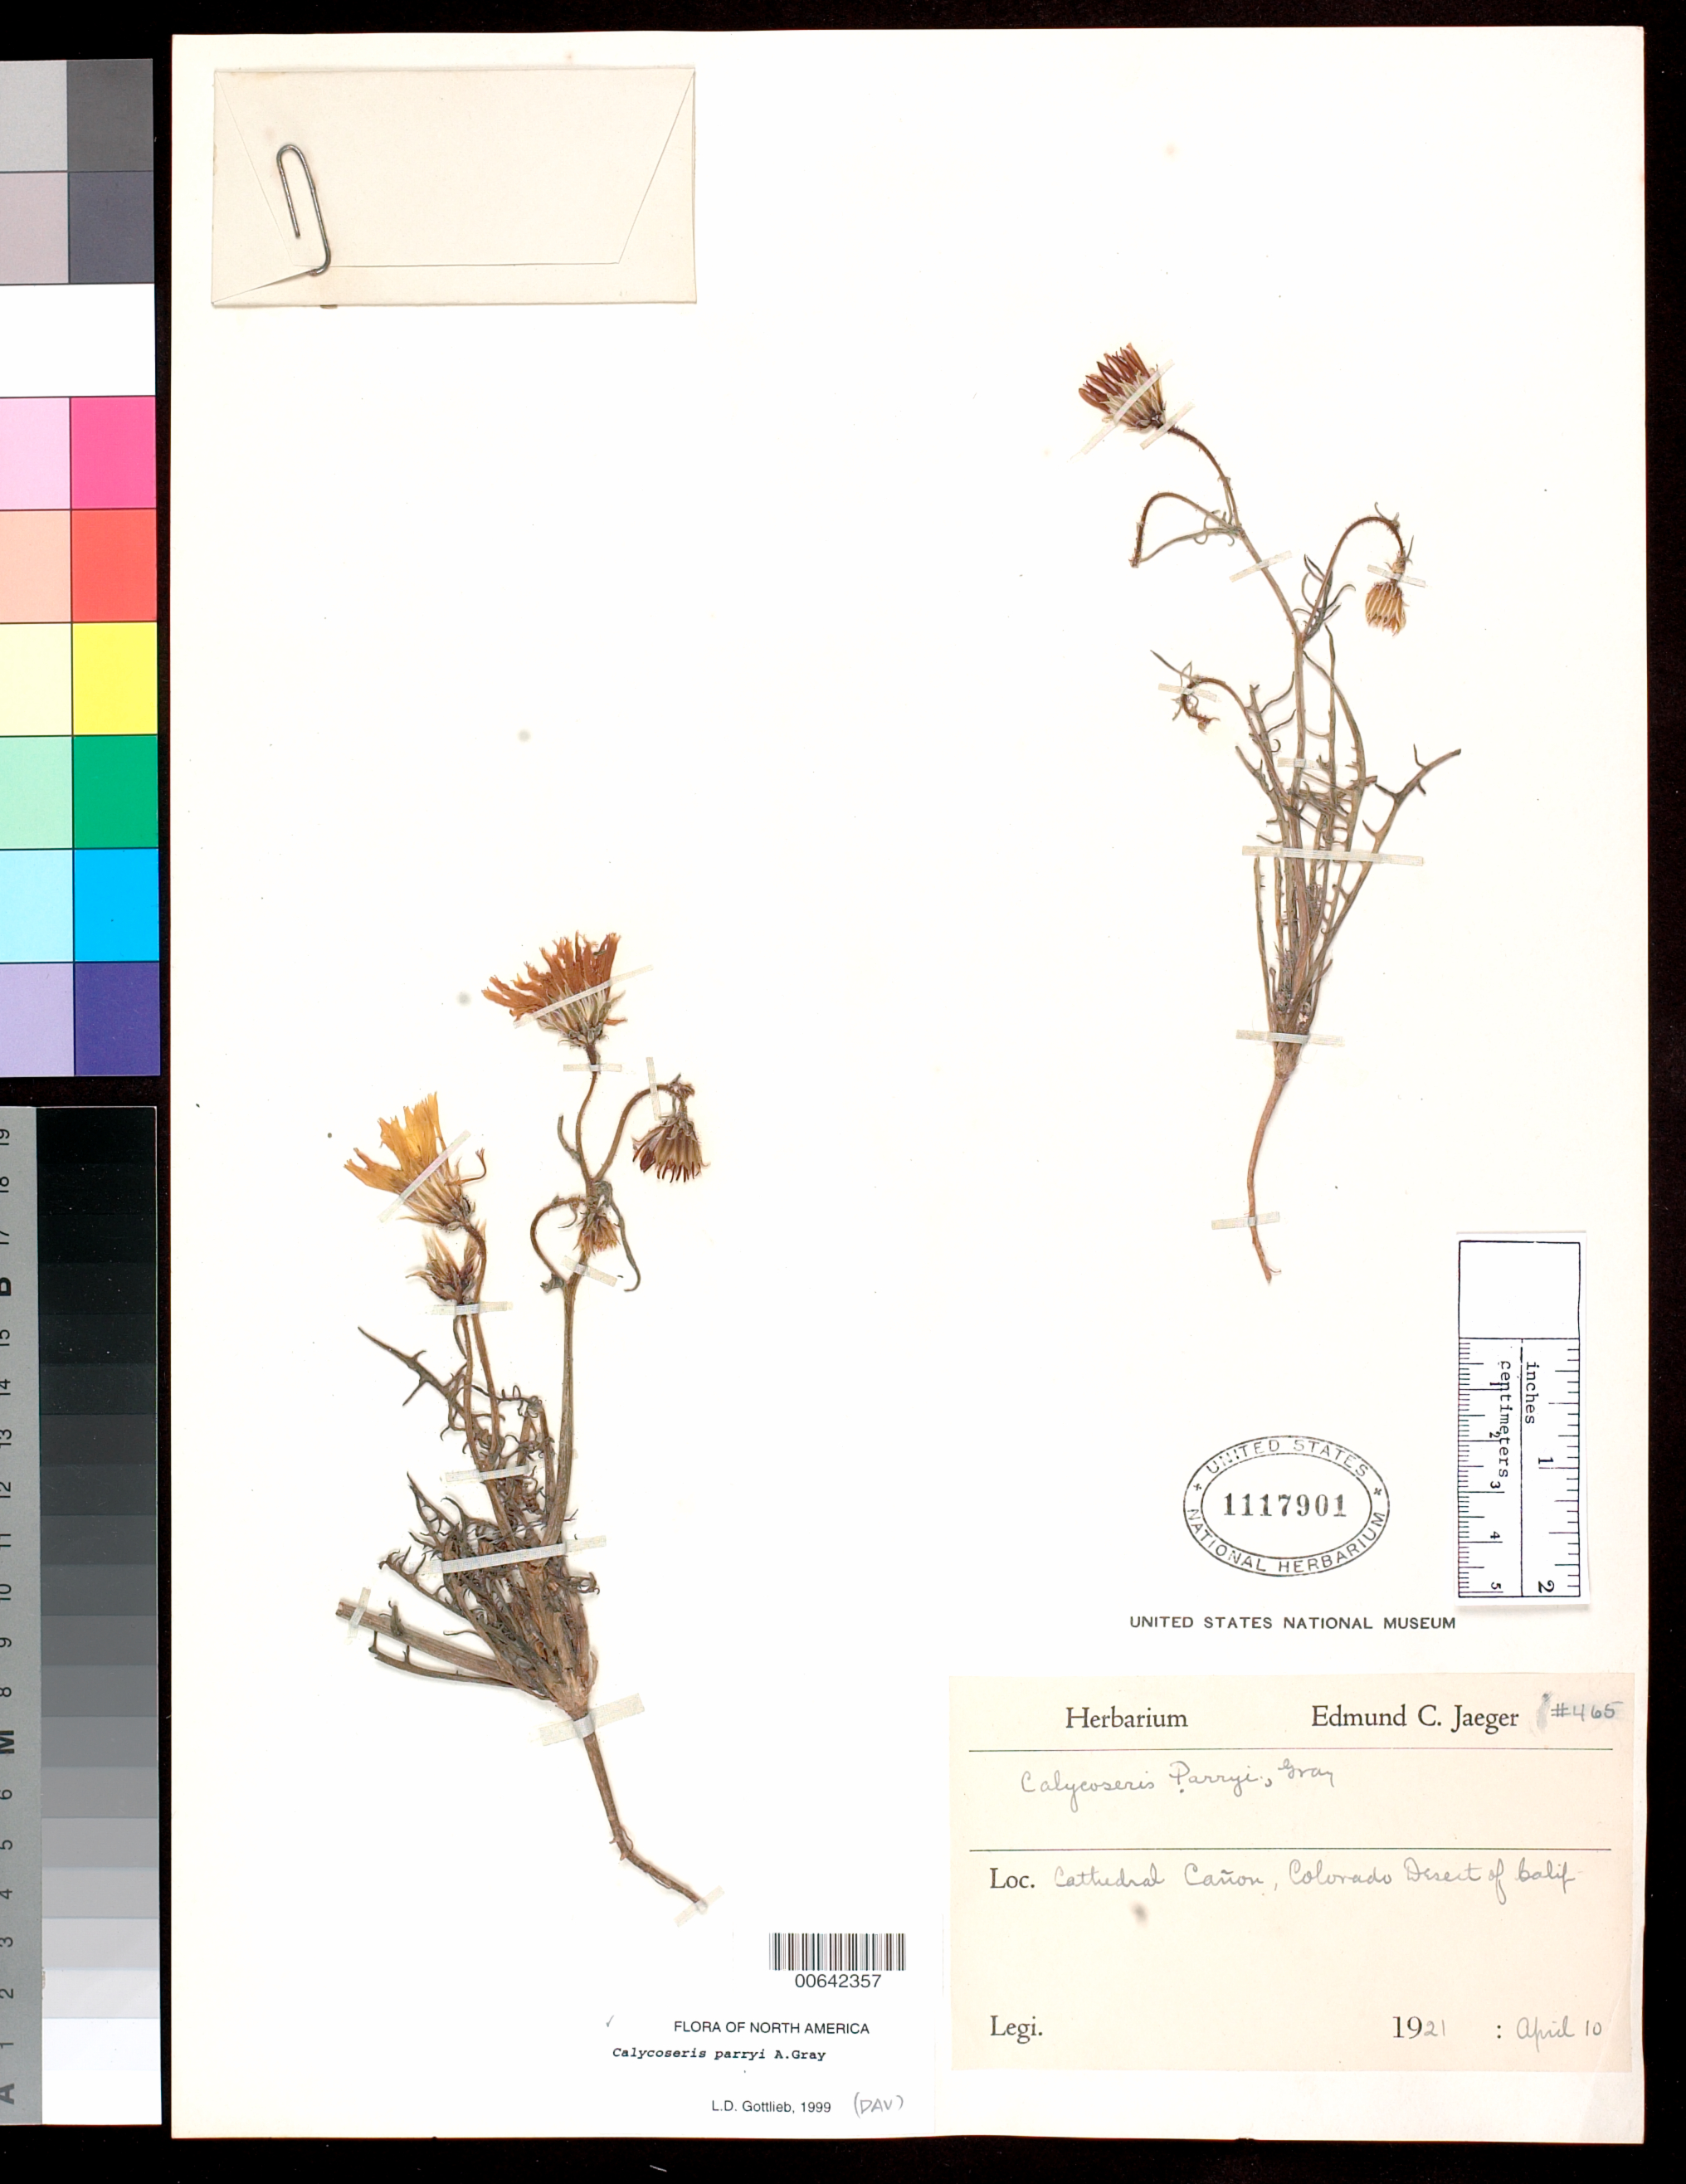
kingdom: Plantae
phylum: Tracheophyta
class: Magnoliopsida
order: Asterales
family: Asteraceae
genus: Calycoseris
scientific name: Calycoseris parryi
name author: A. Gray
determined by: Gottlieb, L. D., (DAV), University of California Davis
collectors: E. Jaeger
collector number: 465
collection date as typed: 10 Apr 1921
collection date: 1921-04-10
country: United States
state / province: California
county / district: Riverside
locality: Cathedral Cañon, Colorado Desert.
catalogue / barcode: US 1117901